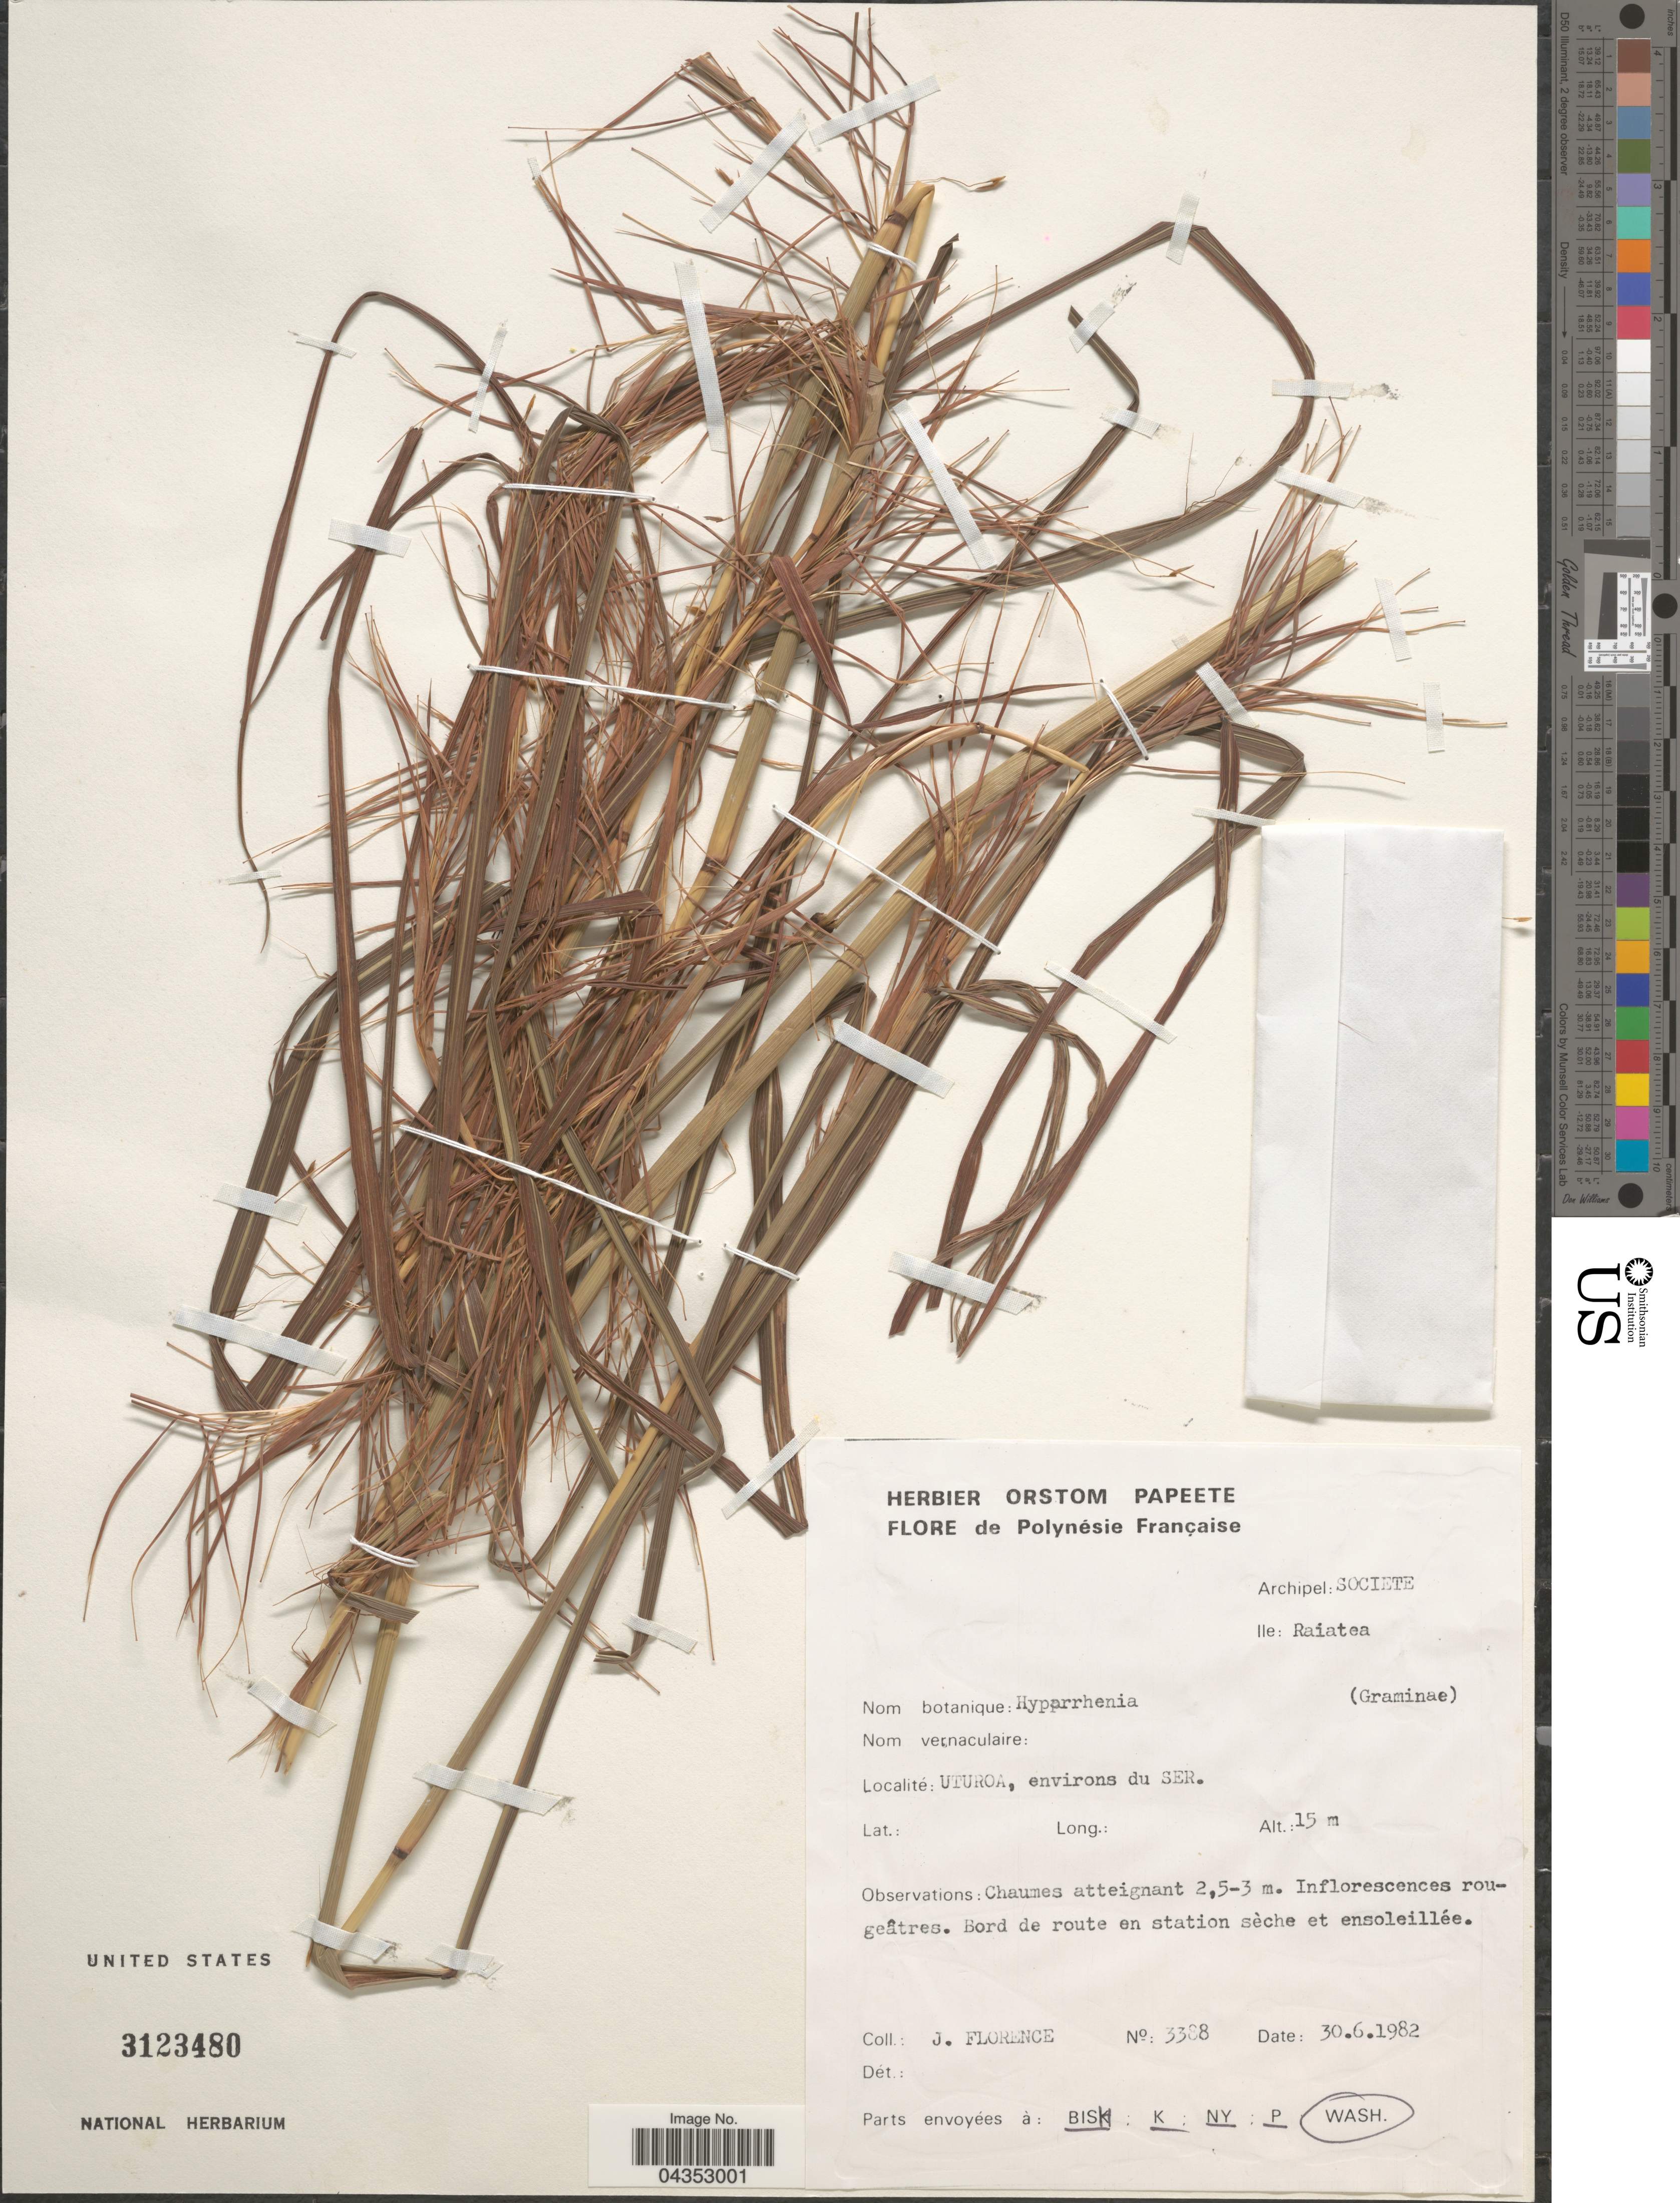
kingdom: Plantae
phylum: Tracheophyta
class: Liliopsida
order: Poales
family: Poaceae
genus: Hyparrhenia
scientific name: Hyparrhenia rufa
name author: (Nees) Stapf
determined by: Florence, J.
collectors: J. Florence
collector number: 3388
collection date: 1982-06-30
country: French Polynesia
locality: Polynésie Française. Archipel: Societe. Ile: Raiatea. Uturoa, environs du Ser.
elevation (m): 150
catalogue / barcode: US 3123480